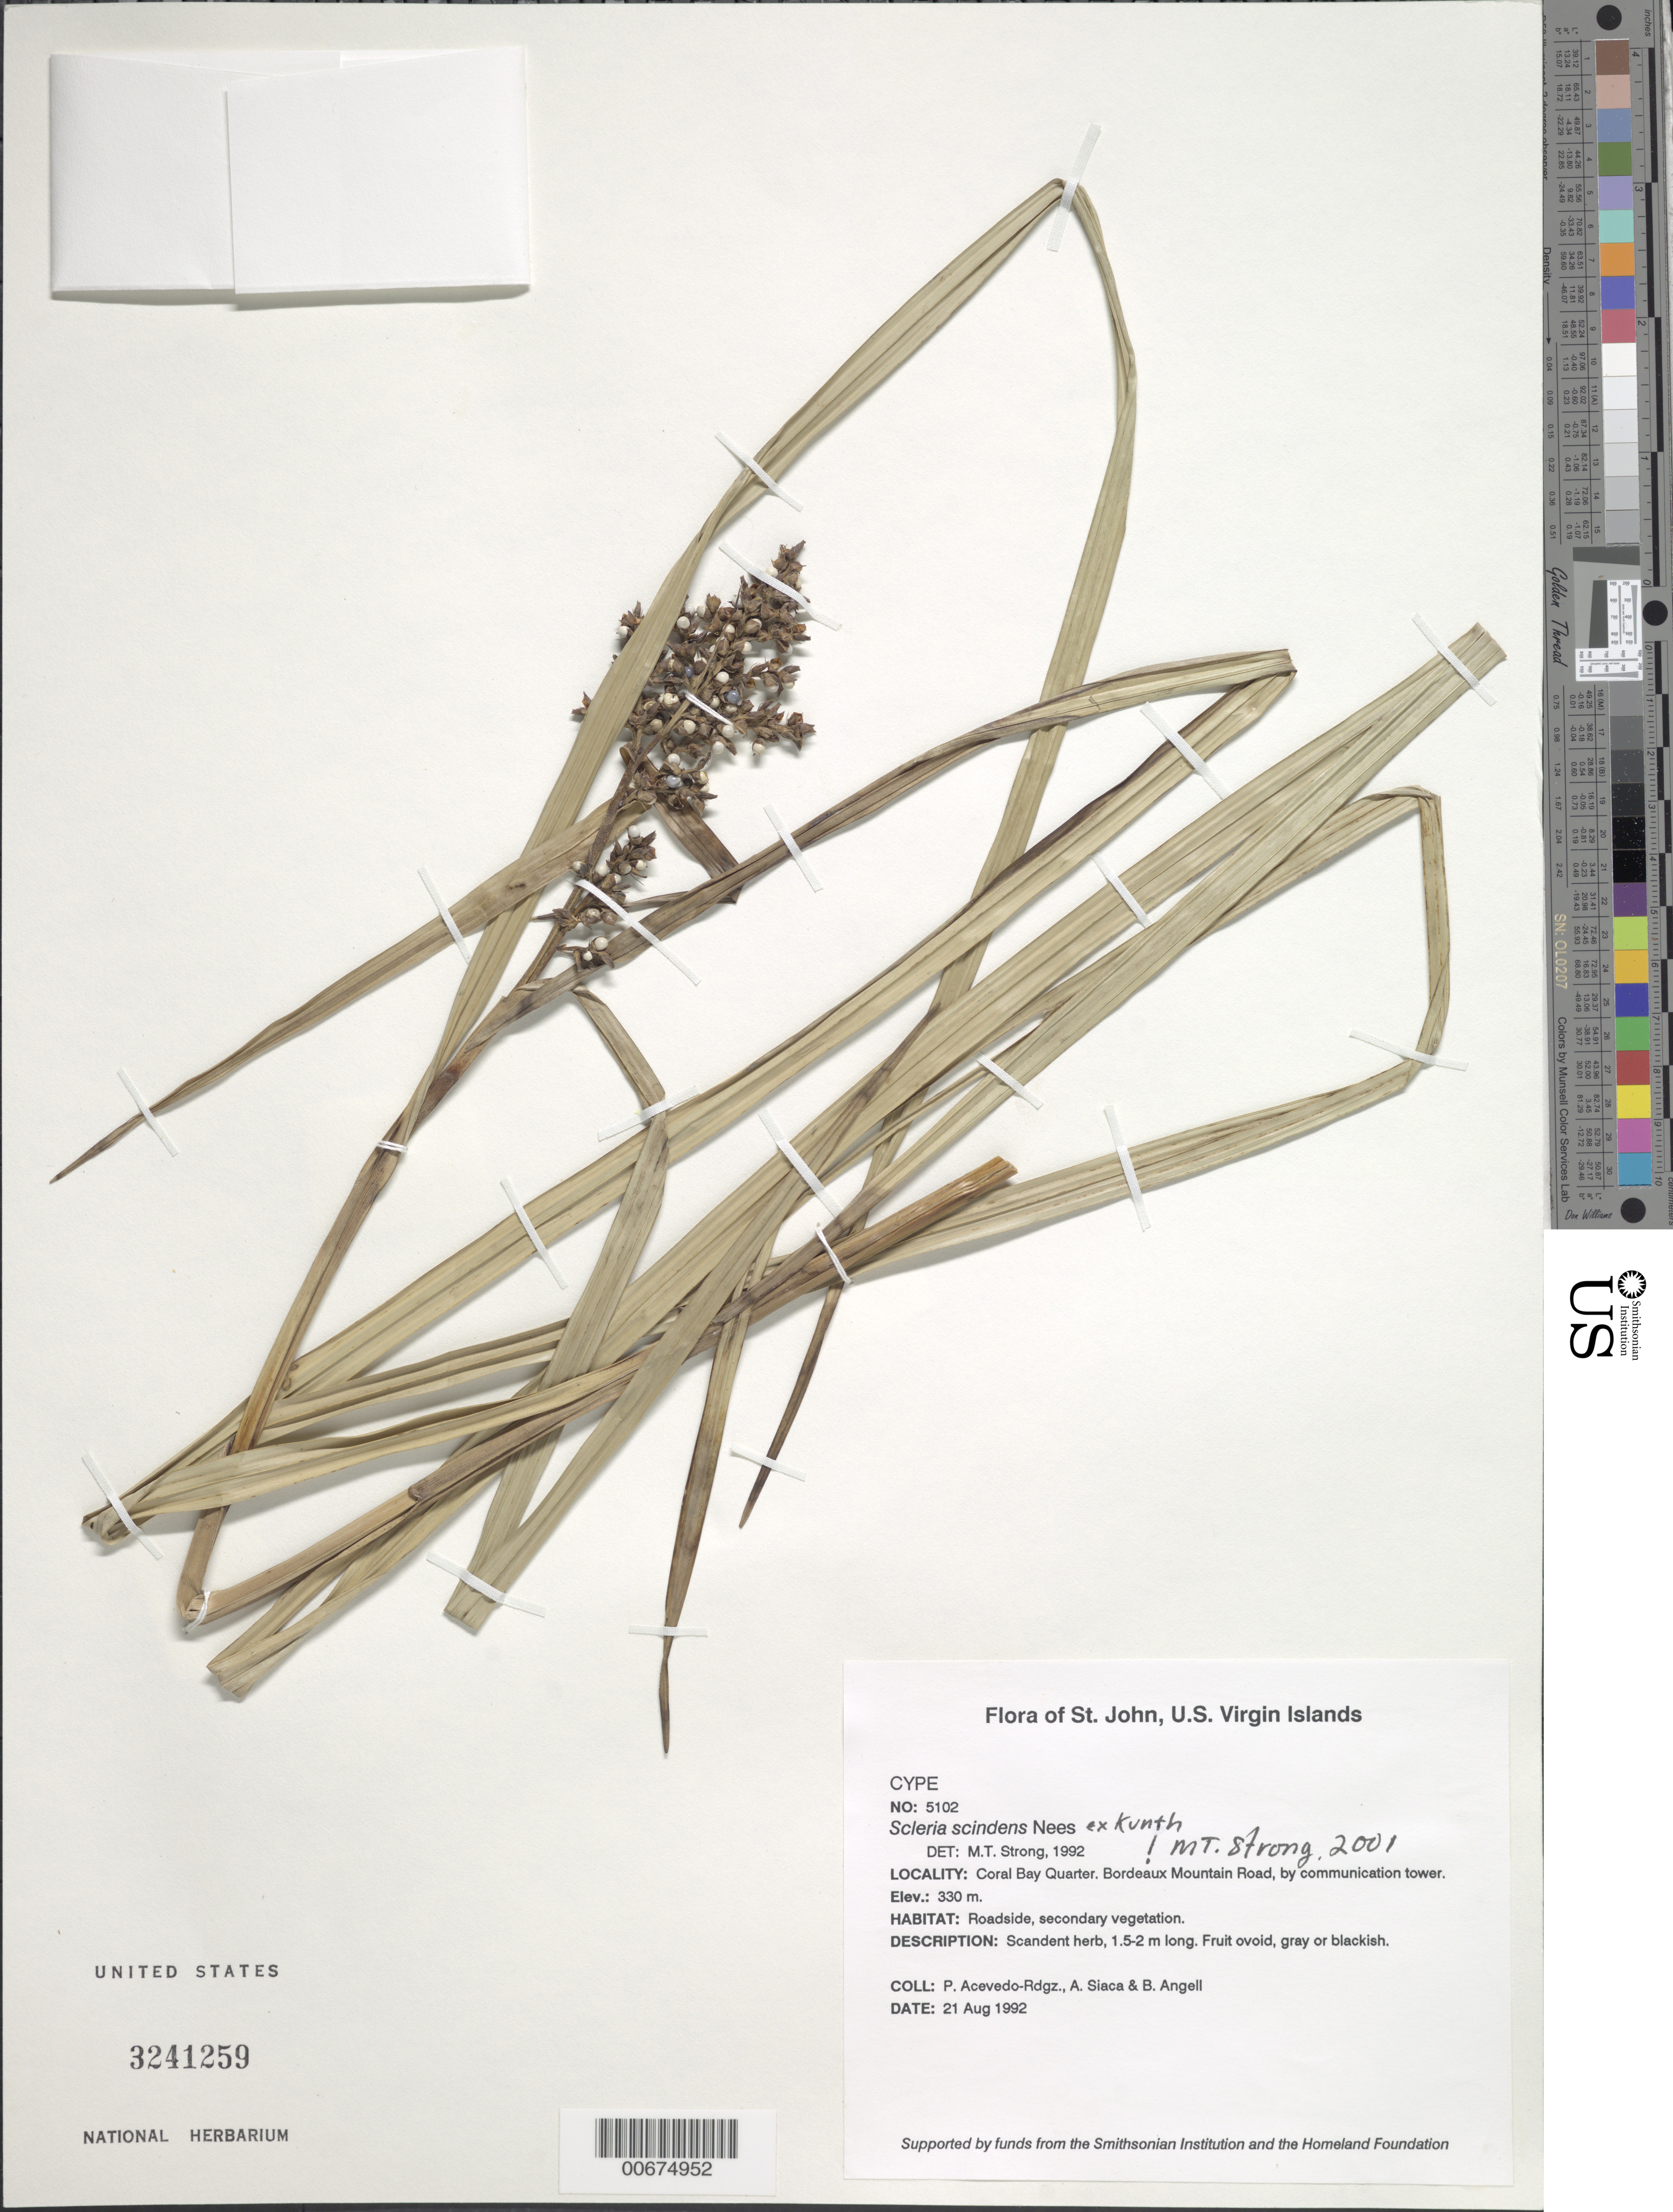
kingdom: Plantae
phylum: Tracheophyta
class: Liliopsida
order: Poales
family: Cyperaceae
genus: Scleria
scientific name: Scleria chlorantha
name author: Boeckeler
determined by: Strong, Mark T., (BOT), Smithsonian Institution - National Museum of Natural History (UNITED STATES)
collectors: P. Acevedo-Rodr., A. Siaca & Bobbi Angell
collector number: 5102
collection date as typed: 21 Aug 1992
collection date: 1992-08-21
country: U.S. Virgin Islands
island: St. John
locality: Coral Bay Quarter; along dirt road to Bordeaux Mountain., by communication tower.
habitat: Roadside, secondary vegetation.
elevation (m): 330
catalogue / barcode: US 3241259